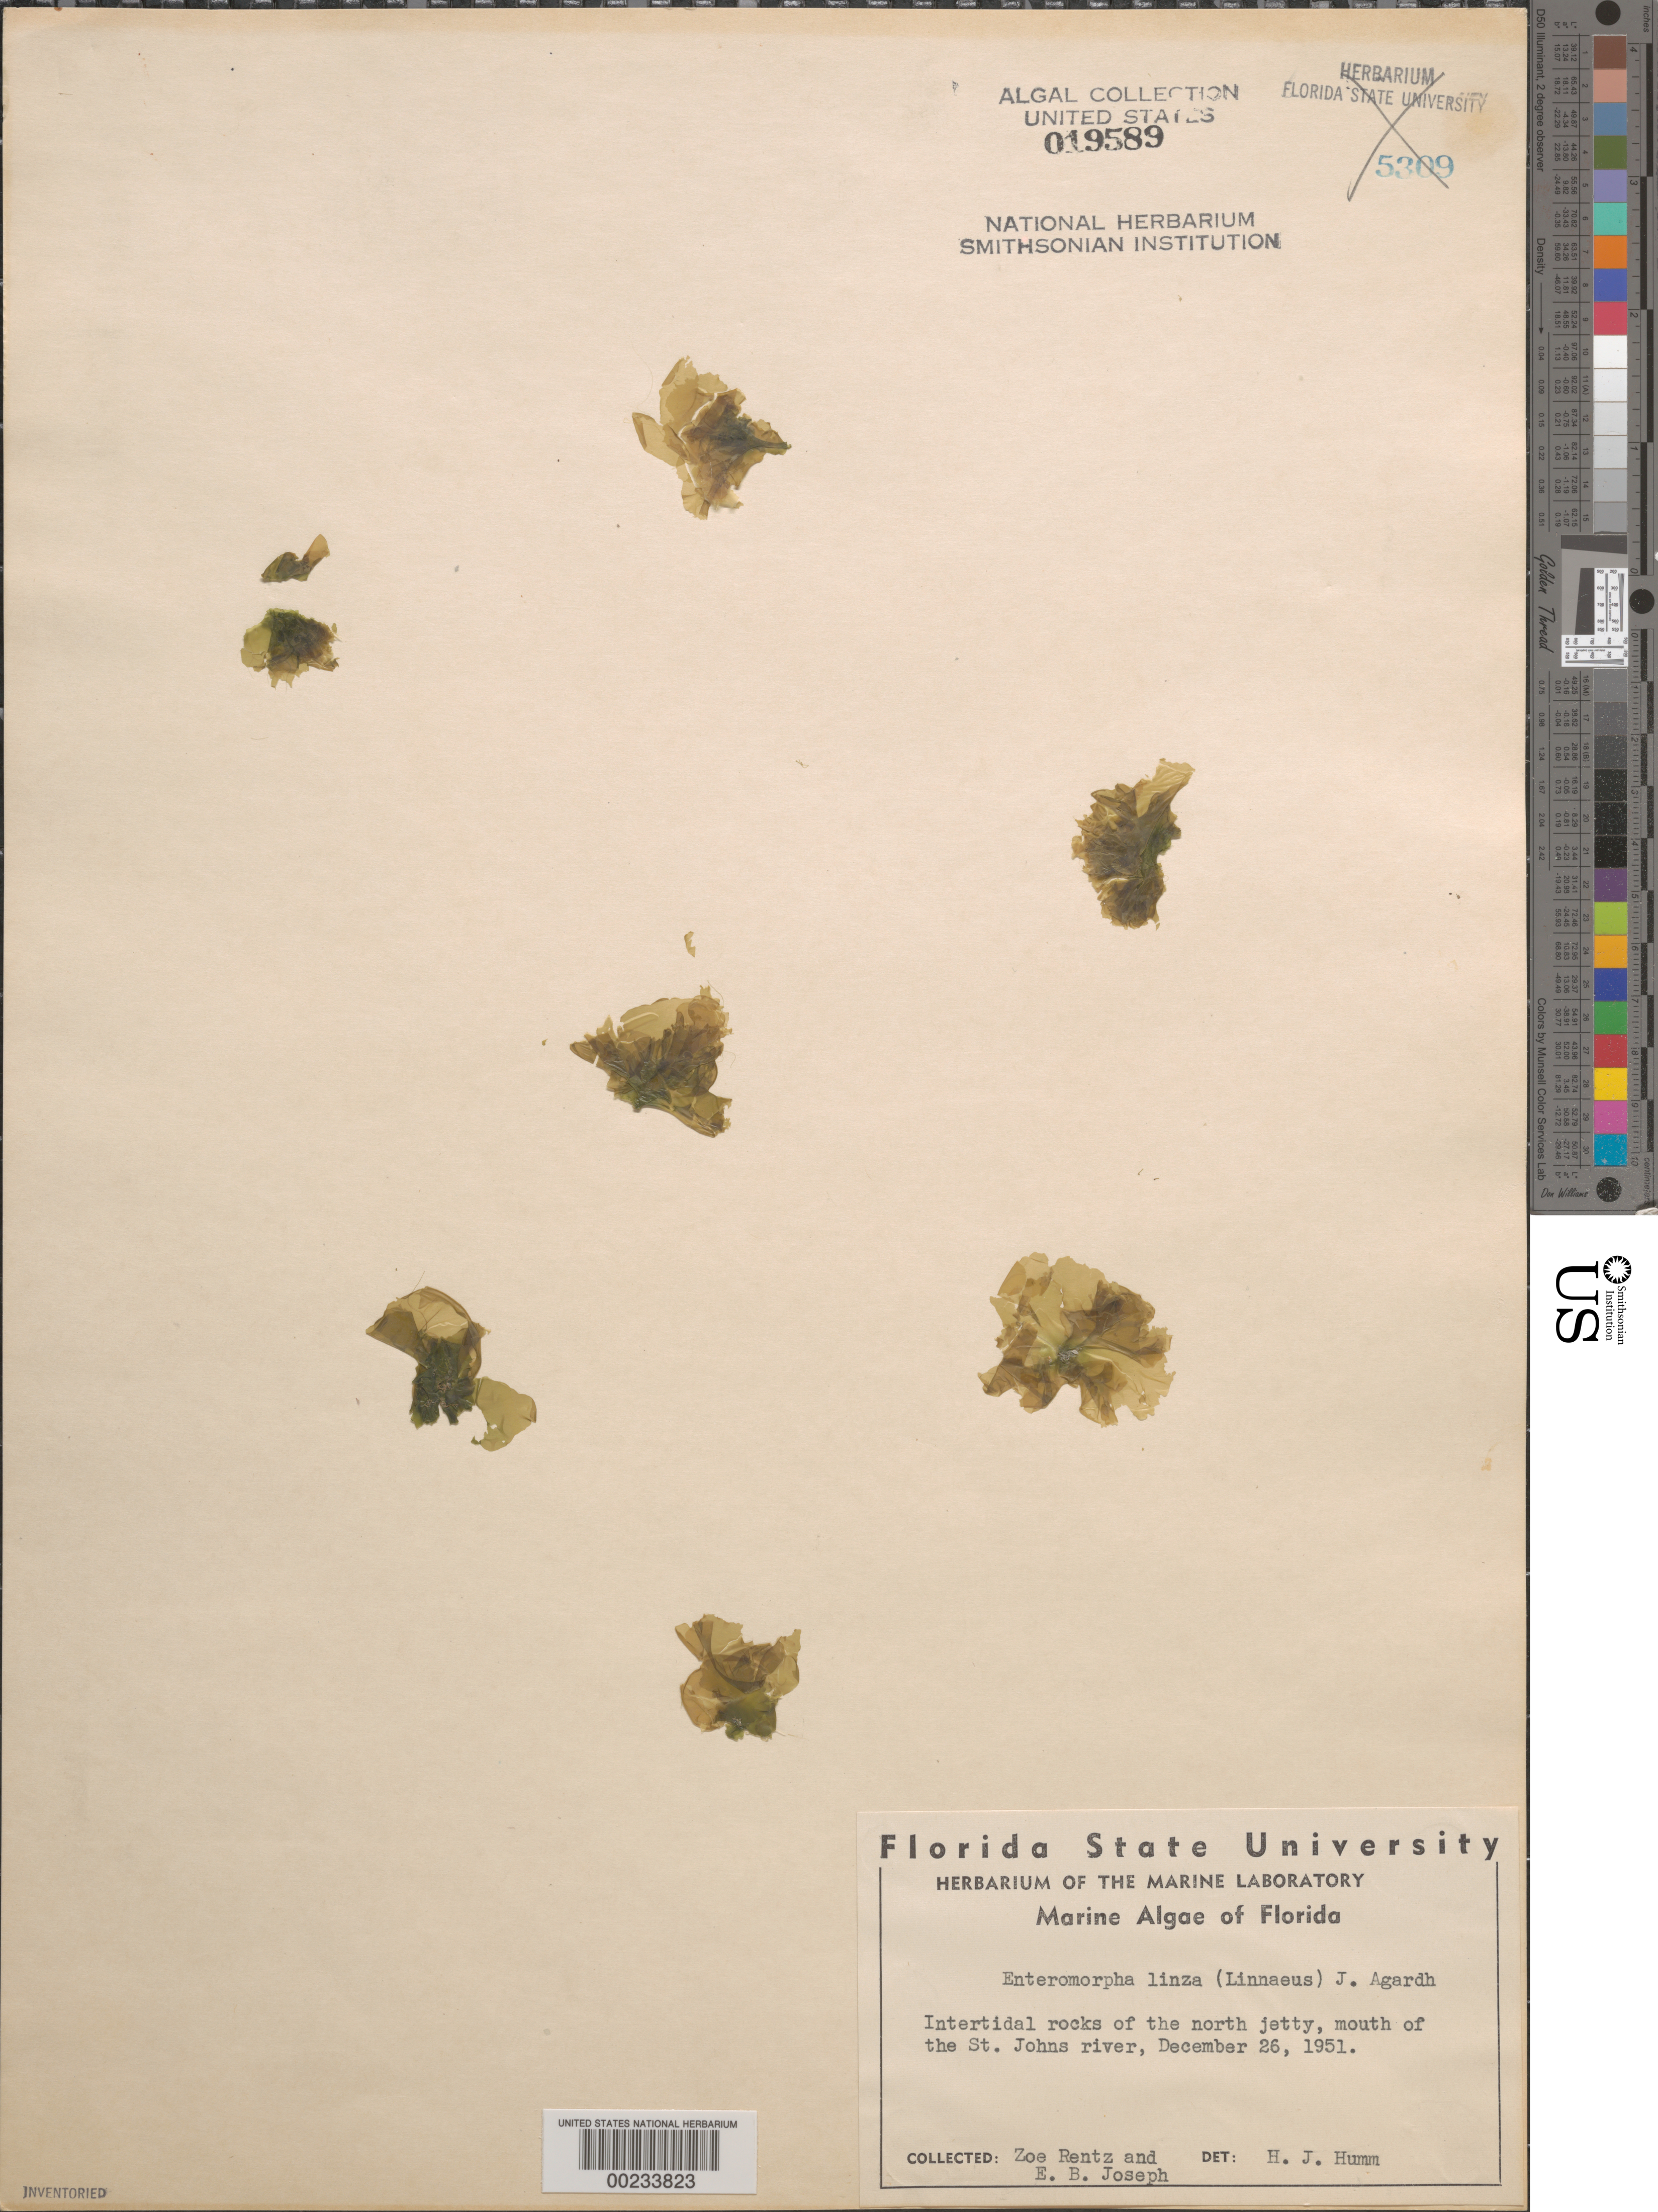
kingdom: Plantae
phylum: Chlorophyta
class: Ulvophyceae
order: Ulvales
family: Ulvaceae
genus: Ulva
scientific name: Ulva clathrata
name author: (Roth) C. Agardh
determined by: Algae name updating Project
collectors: Z. Rentz & E. Joseph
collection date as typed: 26 Dec 1951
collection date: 1951-12-26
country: United States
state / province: Florida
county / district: Saint Johns County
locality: St. Johns River mouth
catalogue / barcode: US 19589